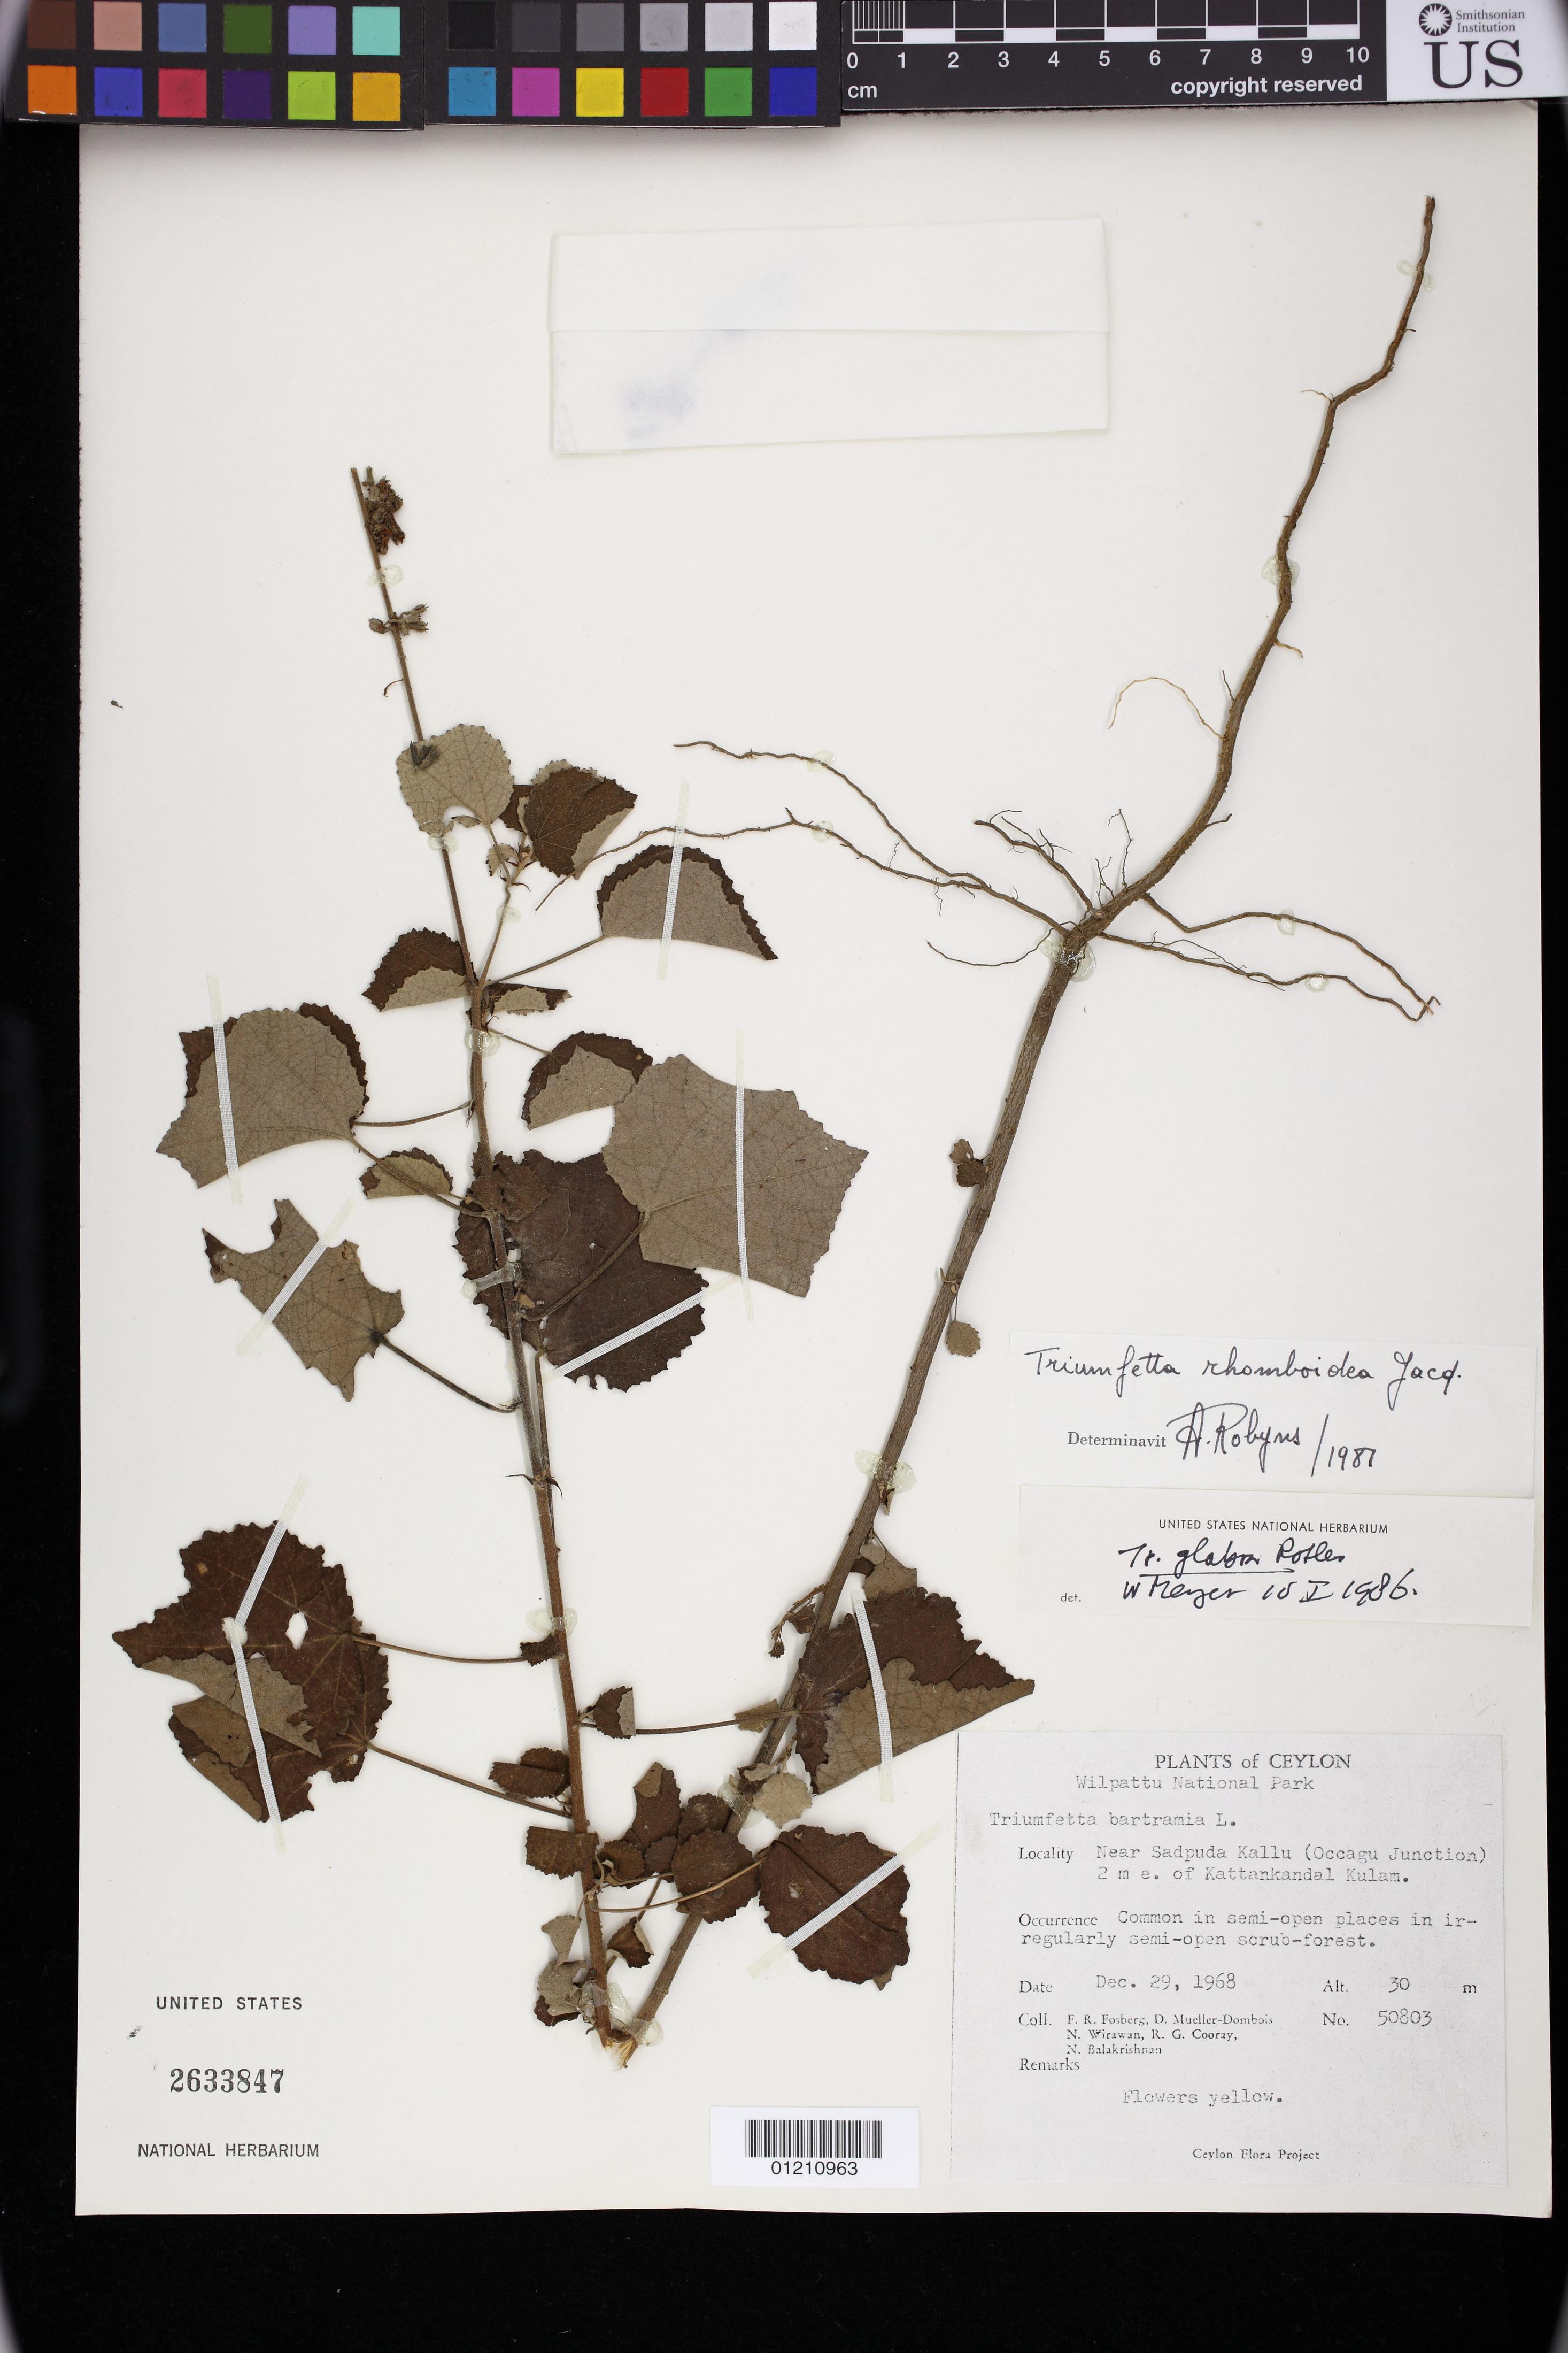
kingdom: Plantae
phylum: Tracheophyta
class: Magnoliopsida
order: Malvales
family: Malvaceae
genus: Triumfetta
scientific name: Triumfetta rhomboidea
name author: Jacq.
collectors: F. R. Fosberg, D. Mueller-Dombois, N. Wirawan, R. Cooray & N. Balakrishnan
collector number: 50803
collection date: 1968-12-29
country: Sri Lanka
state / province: North Central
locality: Wilpattu National Park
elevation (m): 30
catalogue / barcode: US 2633847